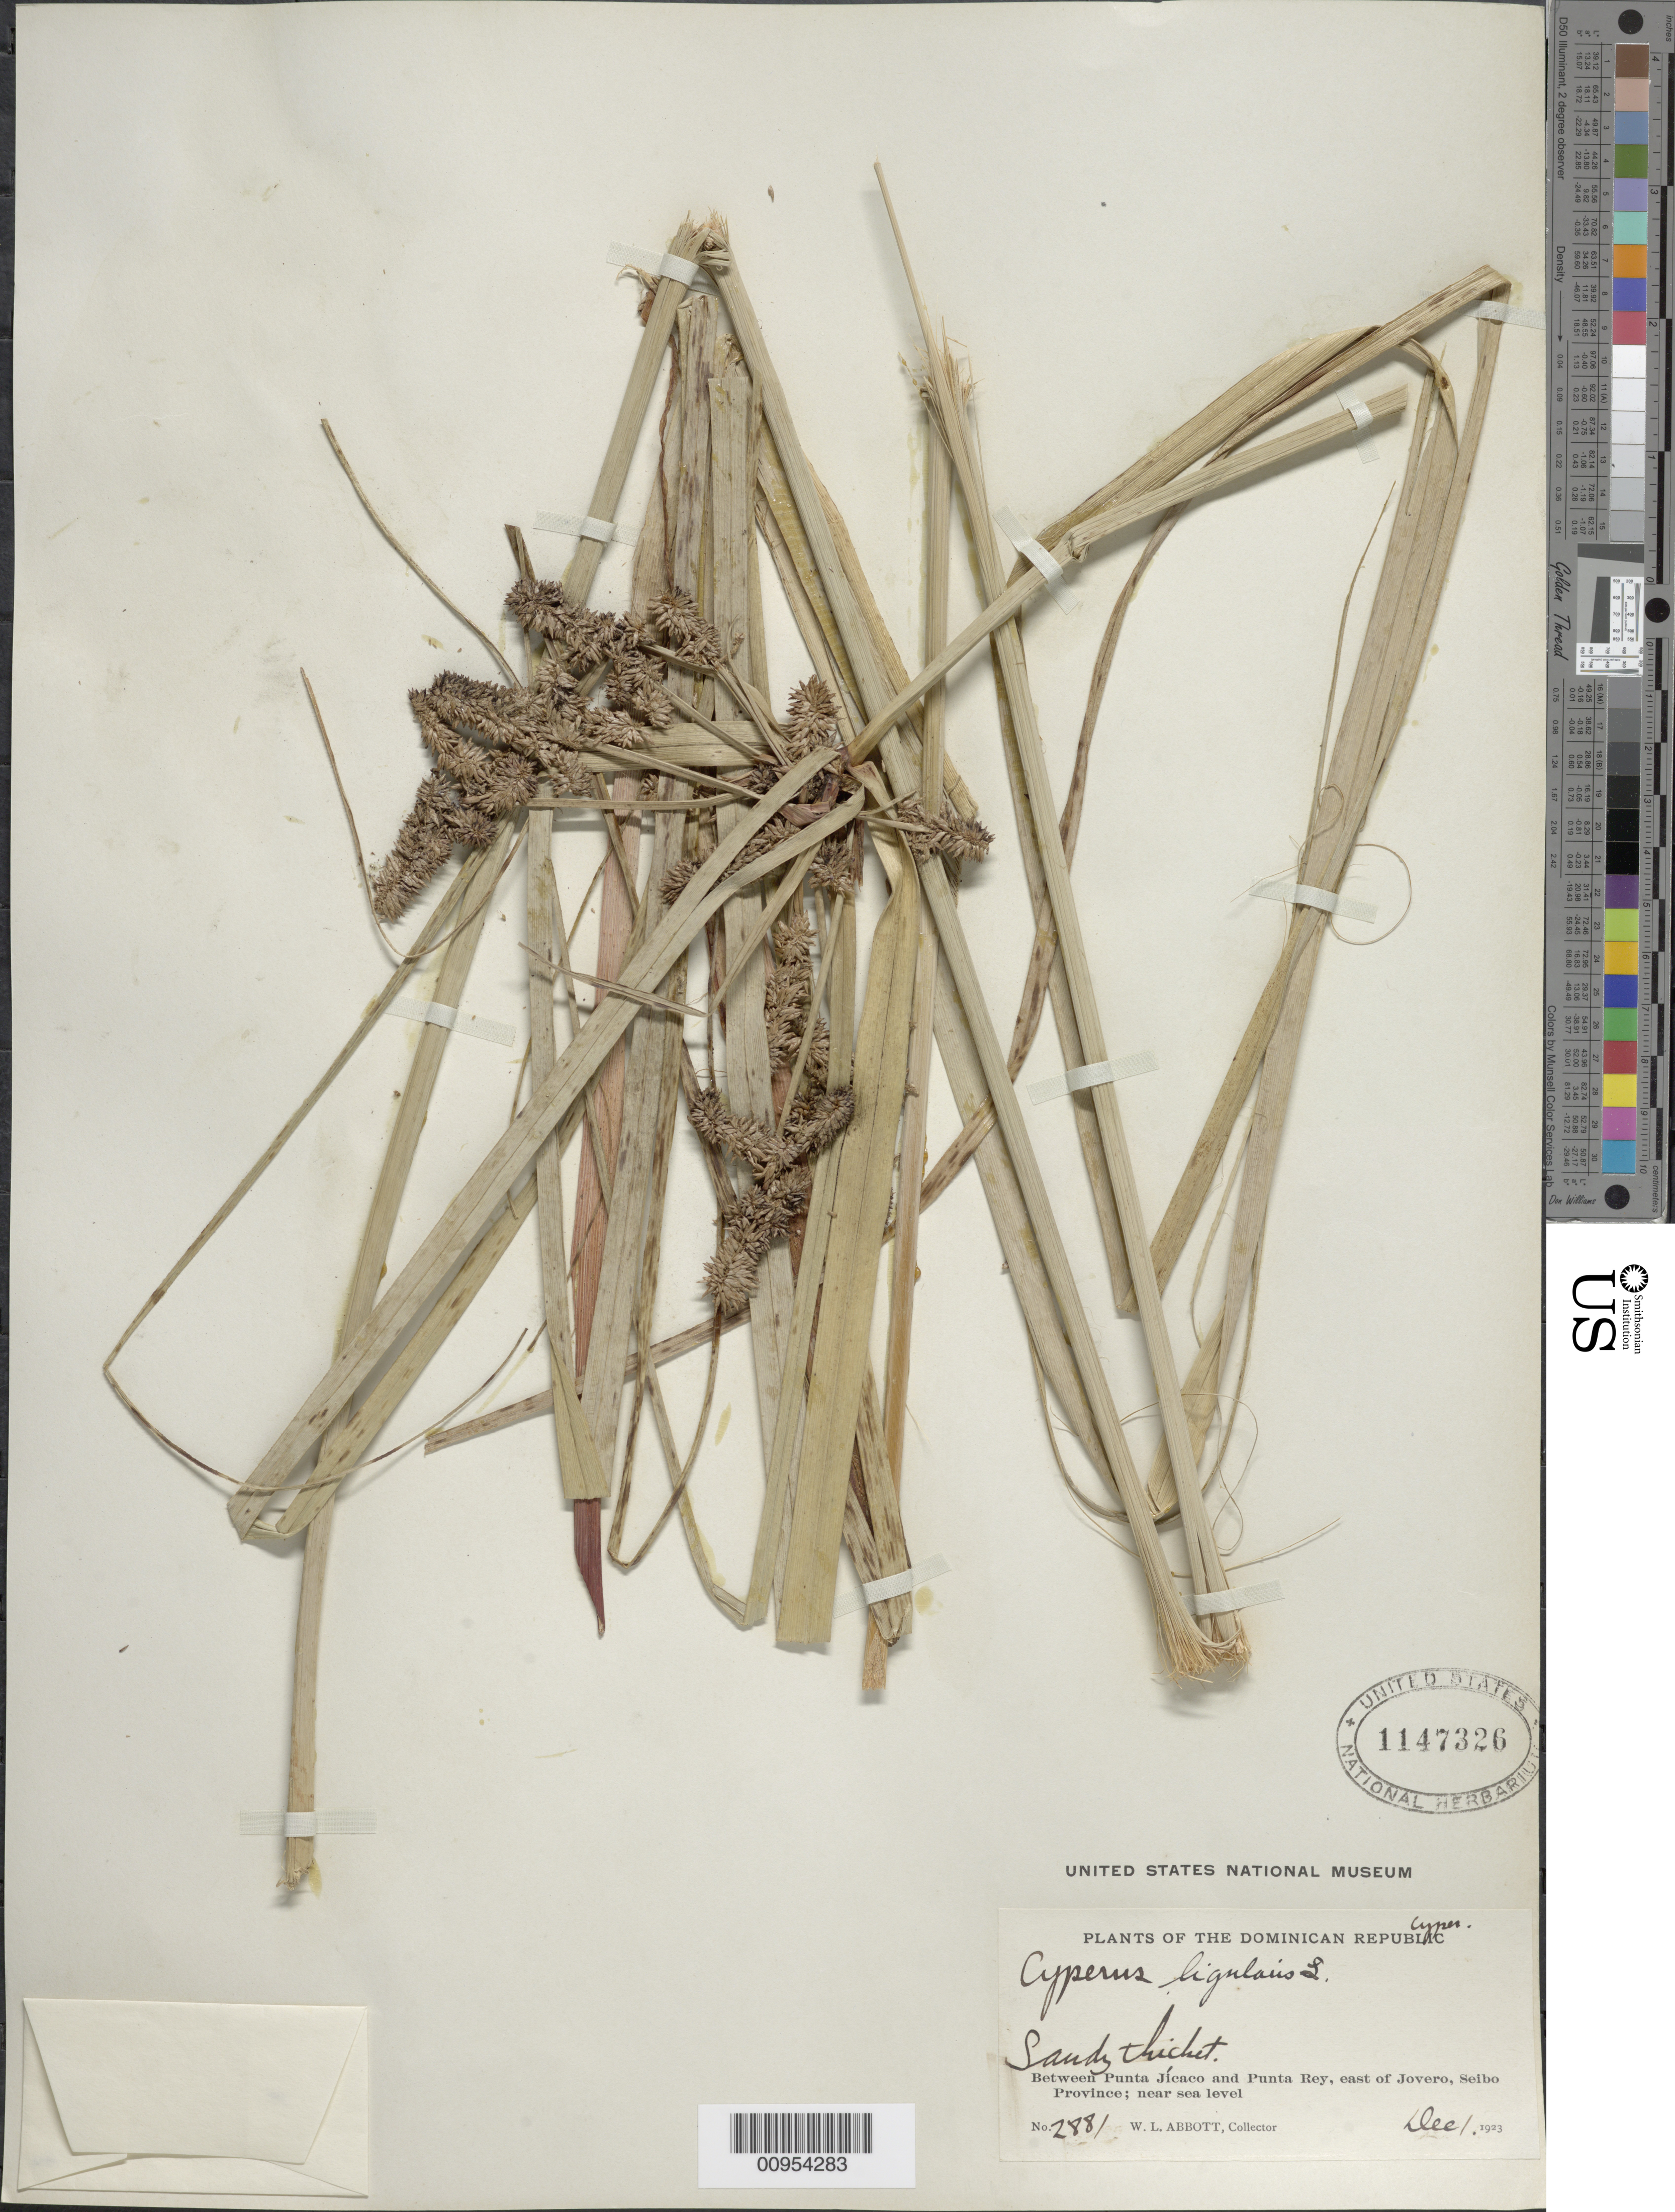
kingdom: Plantae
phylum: Tracheophyta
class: Liliopsida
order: Poales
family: Cyperaceae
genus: Cyperus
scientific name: Cyperus ligularis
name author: L.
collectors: W. L. Abbott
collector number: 2881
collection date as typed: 01 Dec 1923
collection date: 1923-12-01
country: Dominican Republic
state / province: El Seibo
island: Hispaniola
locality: Between Punta Jícaco and Punta Rey, E of Jovero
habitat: Sandy thicket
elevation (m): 0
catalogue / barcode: US 1147326